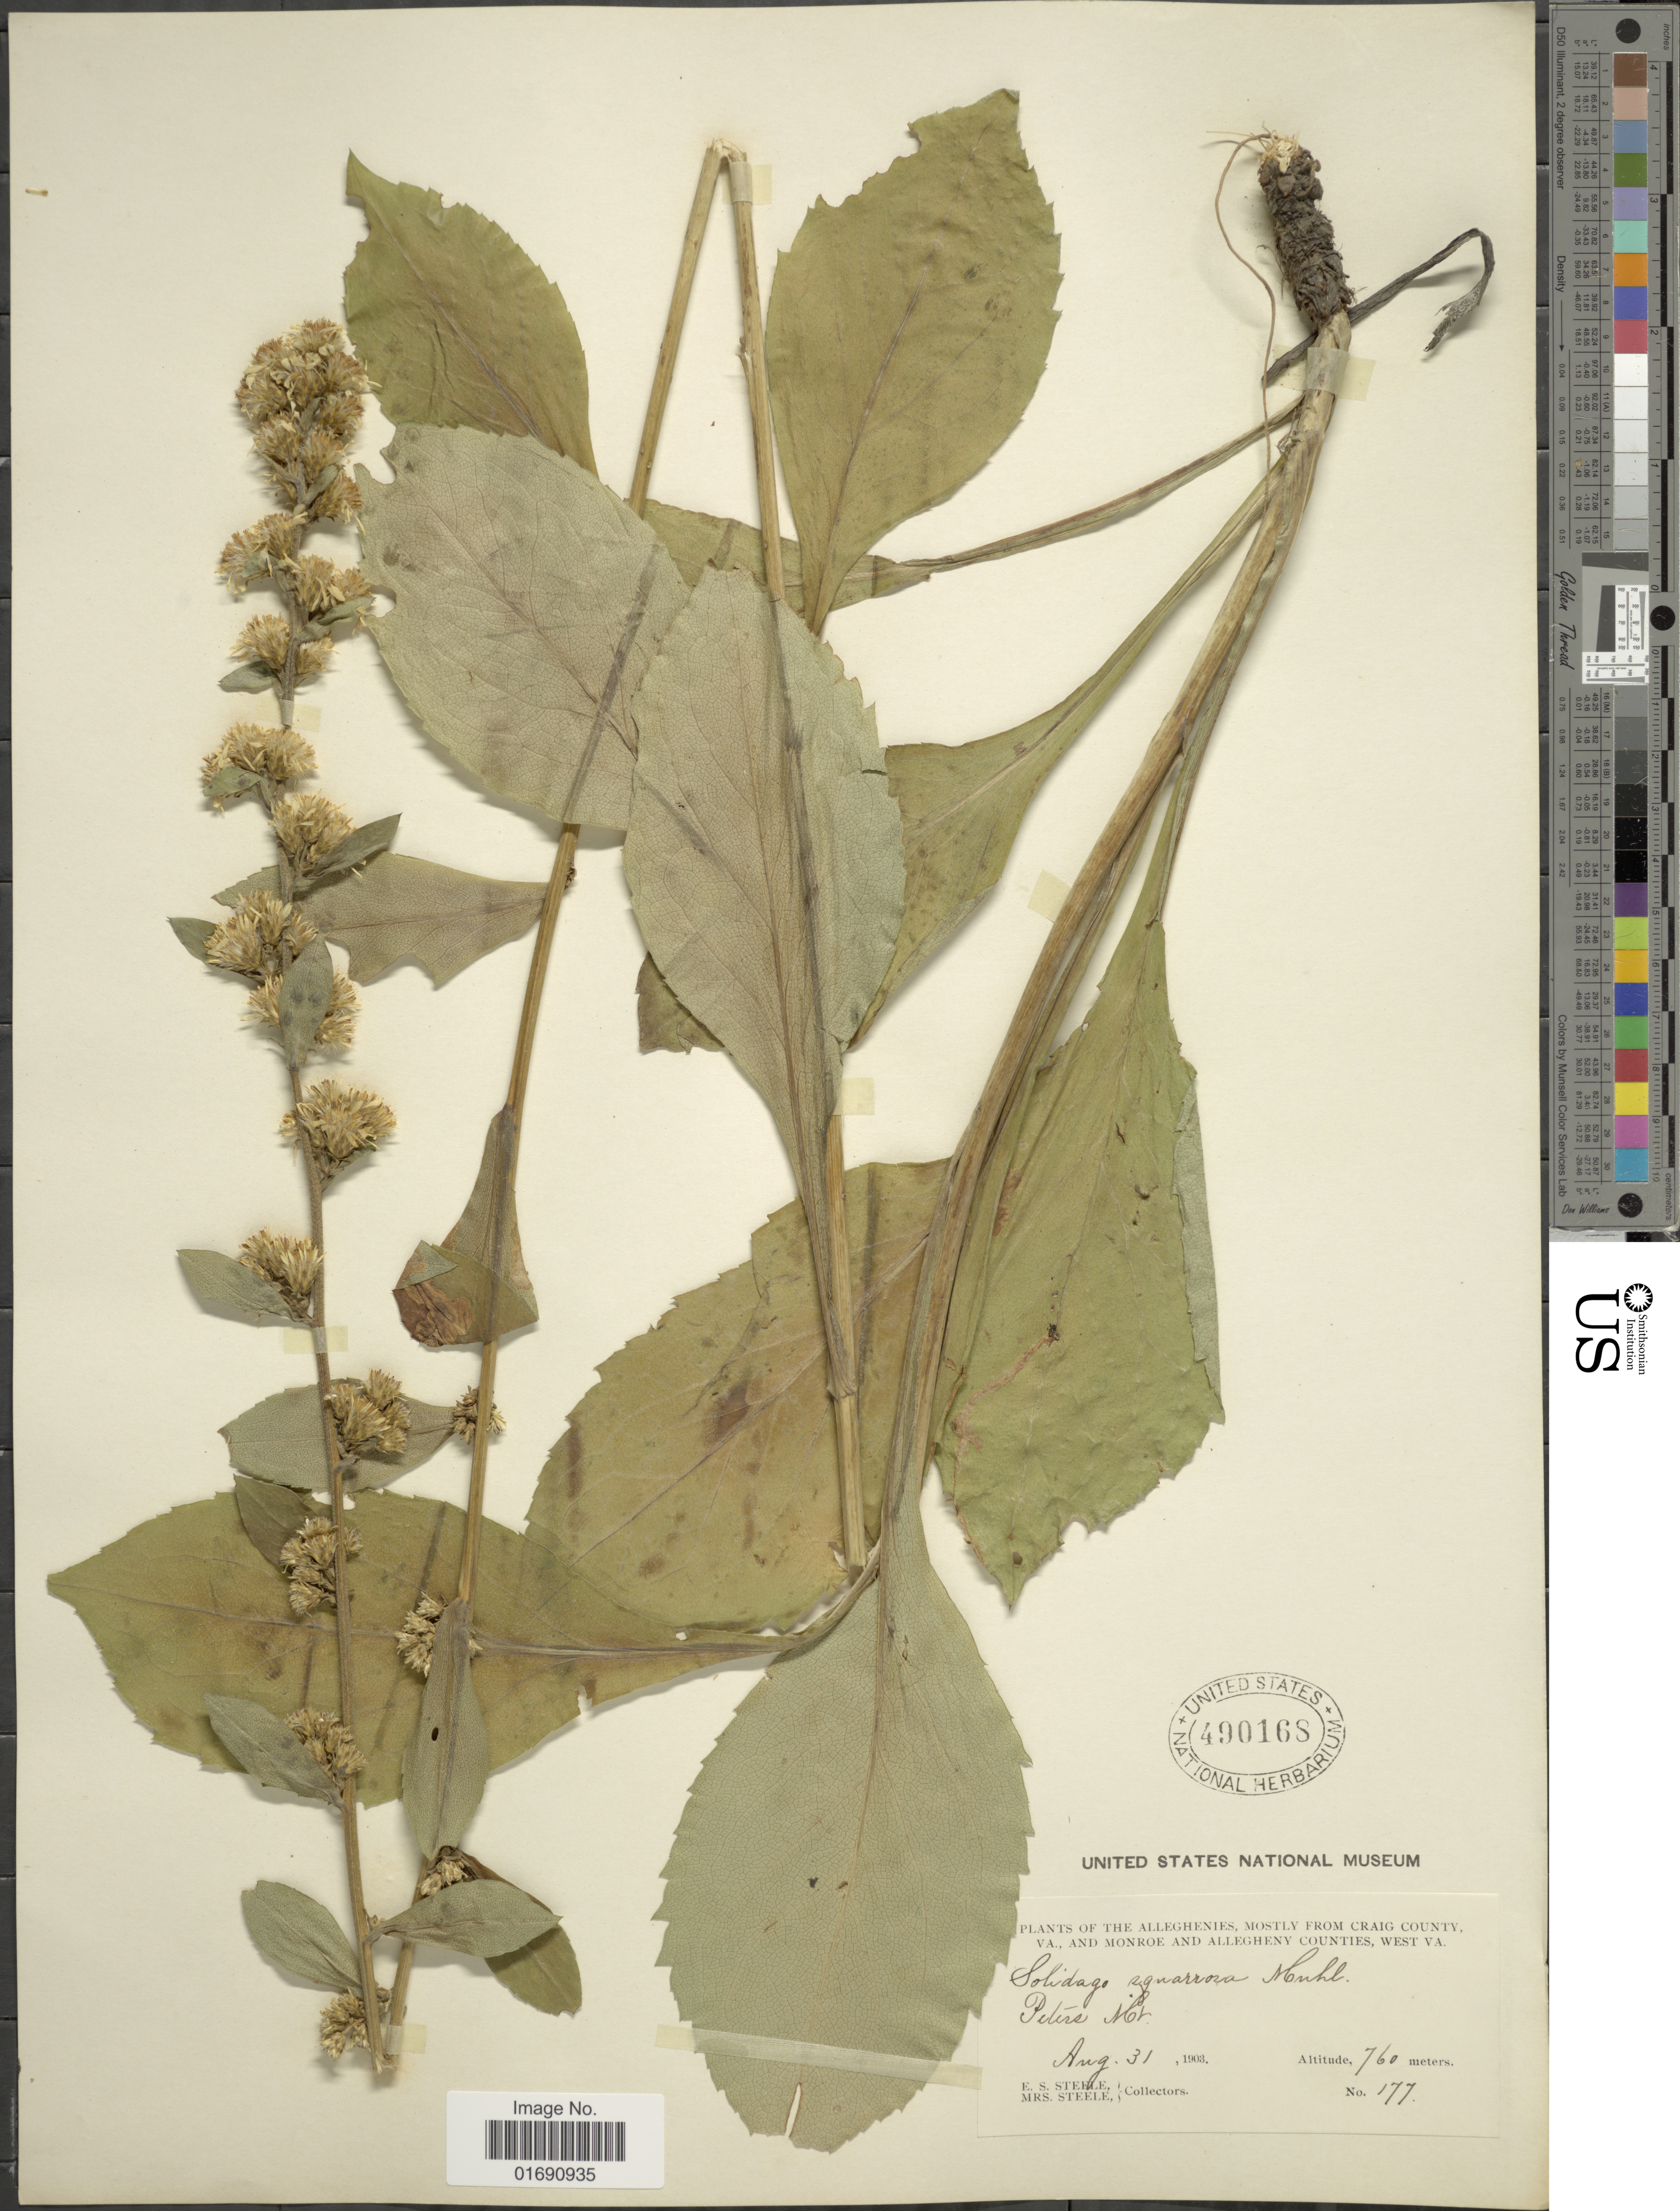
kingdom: Plantae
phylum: Tracheophyta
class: Magnoliopsida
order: Asterales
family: Asteraceae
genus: Solidago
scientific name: Solidago squarrosa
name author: Muhl.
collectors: E. Steele & Mrs. E. S. Steele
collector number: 177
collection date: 1903-08-31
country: United States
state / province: Virginia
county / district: Craig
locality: The Alleghenies, mostly from Craig County, VA., and Monroe and Allegheny Counties, West Va, Peters Mt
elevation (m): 760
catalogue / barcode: US 490168